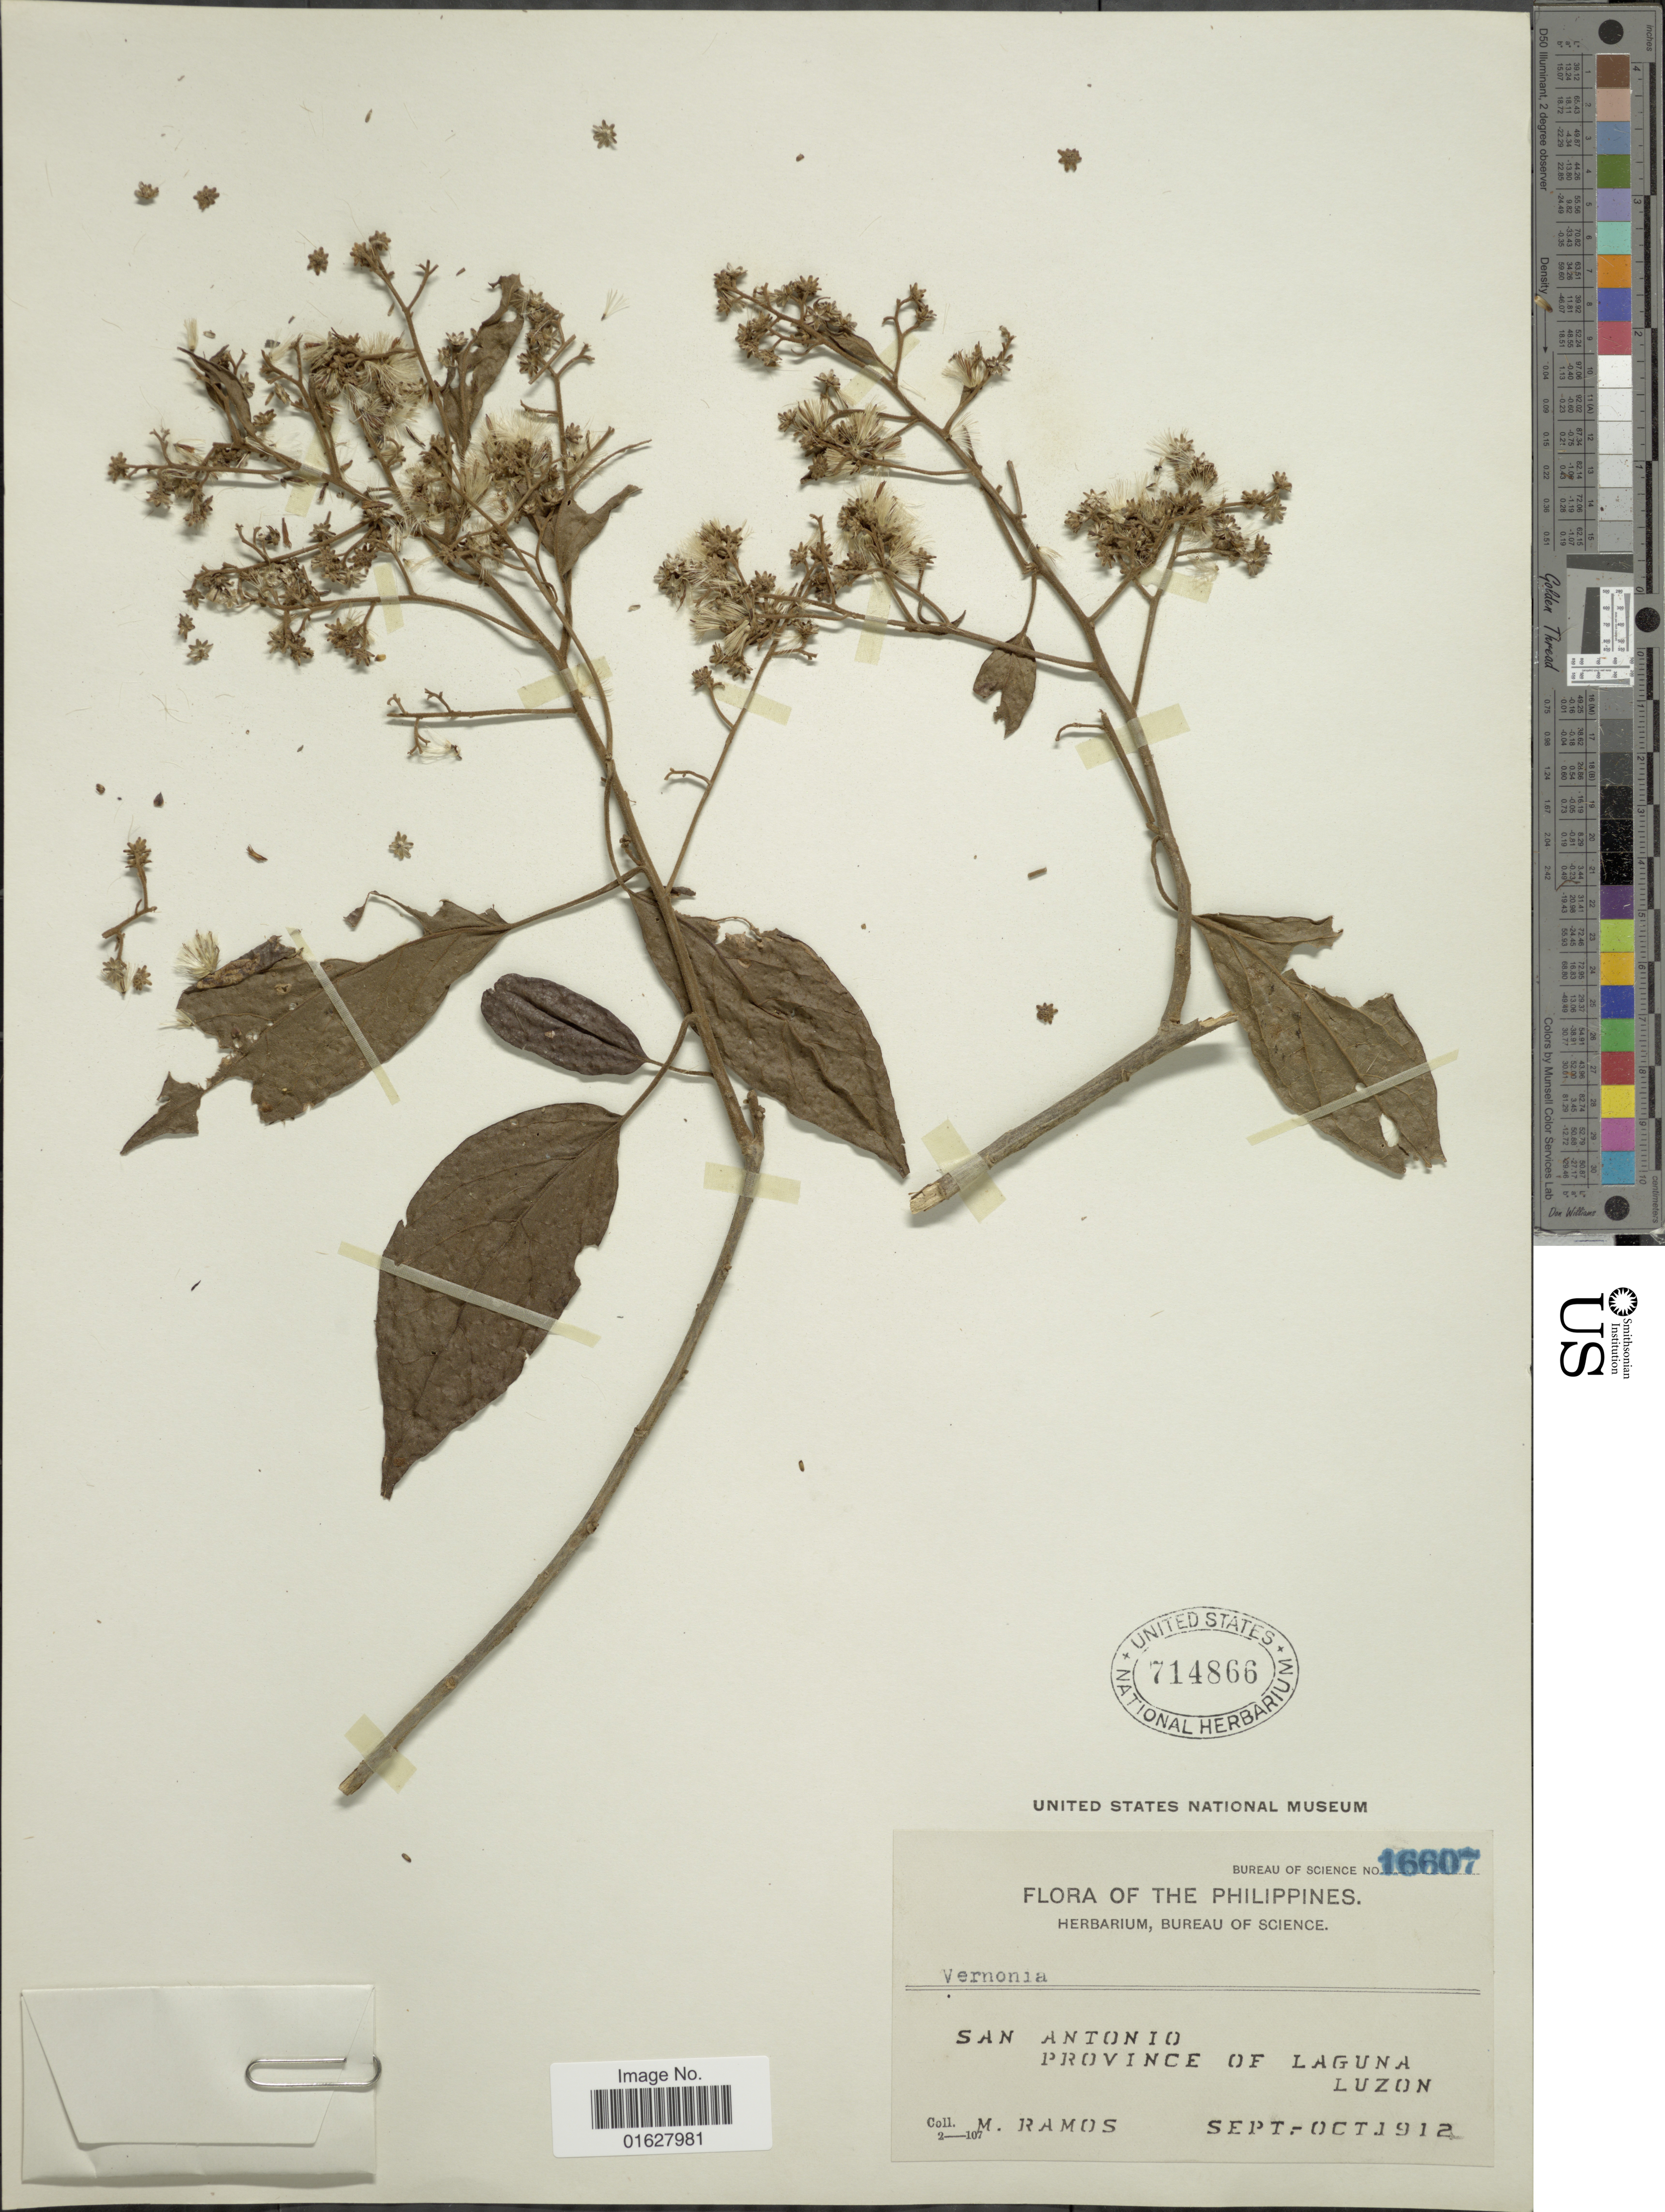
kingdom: Plantae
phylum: Tracheophyta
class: Magnoliopsida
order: Asterales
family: Asteraceae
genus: Vernonia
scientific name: Vernonia sp.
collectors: M. Ramos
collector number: Bureau of Science 16607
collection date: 1912-09/1912-10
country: Philippines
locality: The Philippines. San Antonio. Province of Laguna Luzon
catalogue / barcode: US 714866